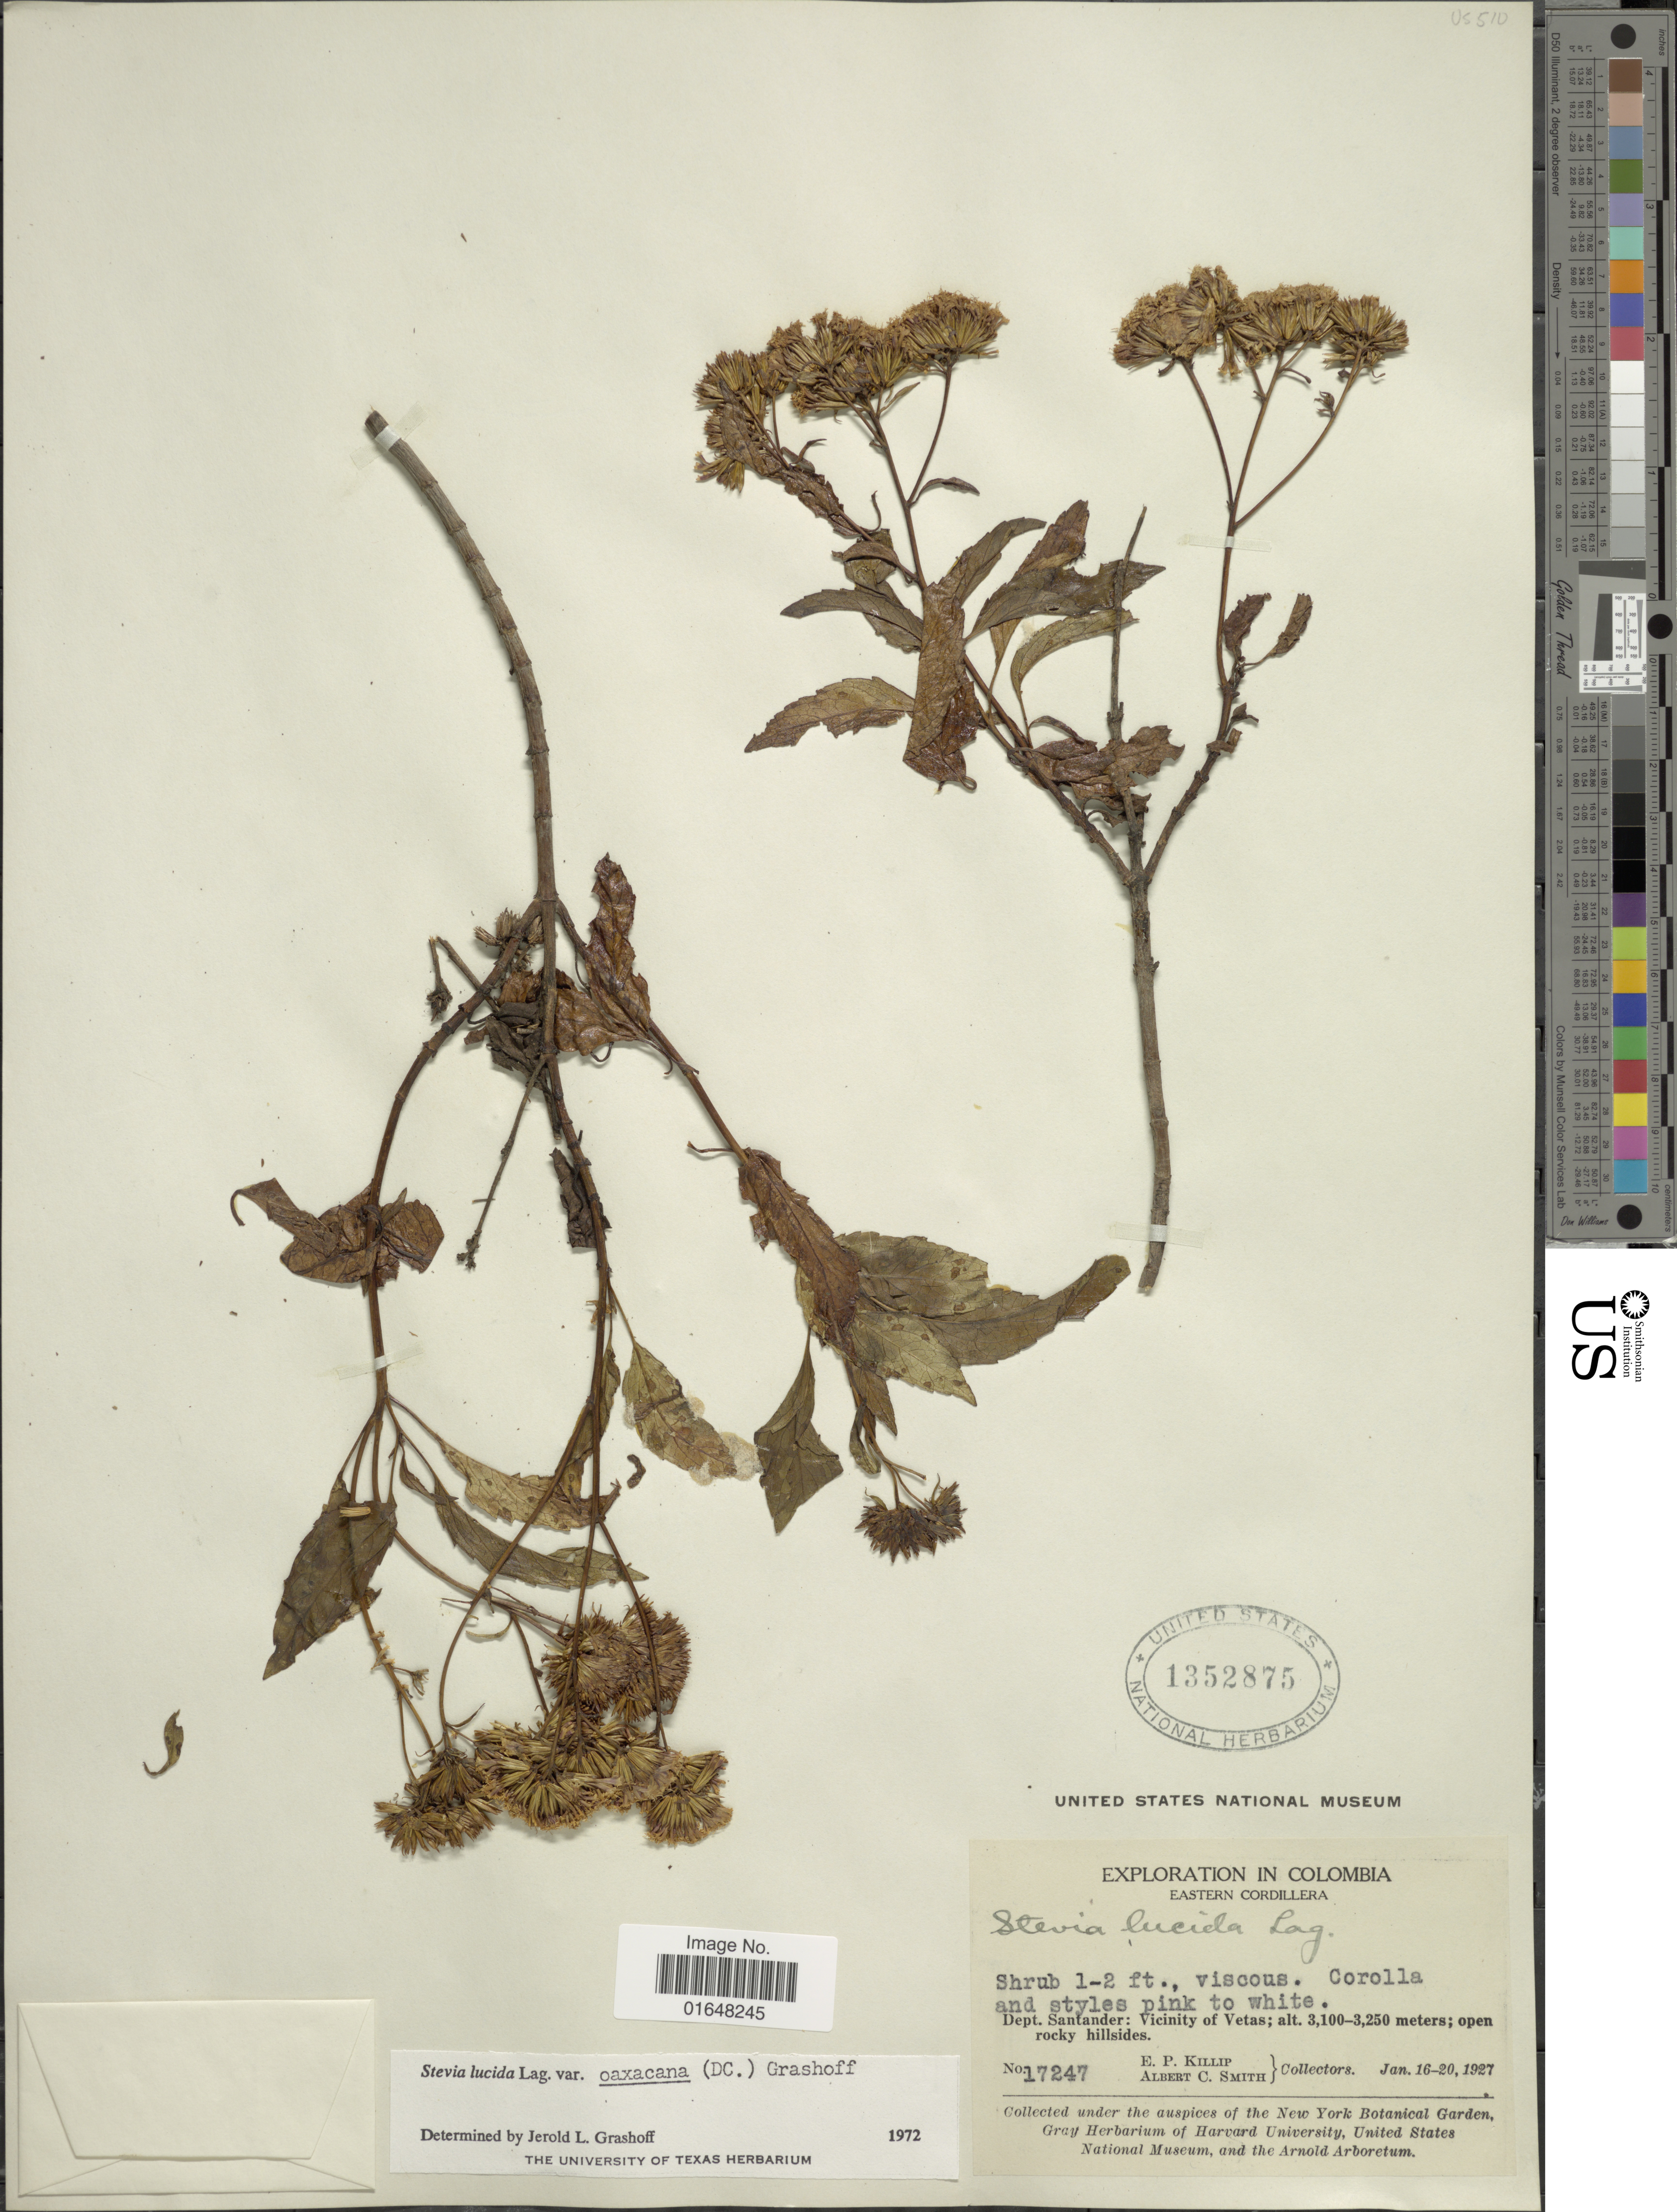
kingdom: Plantae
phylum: Tracheophyta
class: Magnoliopsida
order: Asterales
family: Asteraceae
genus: Stevia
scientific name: Stevia lucida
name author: Lag.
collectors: E. P. Killip & A. C. Smith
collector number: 17247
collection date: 1927-01-16/1927-01-20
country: Colombia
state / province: Santander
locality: Eastern Cordillera, Vicinity of Vertas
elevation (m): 3100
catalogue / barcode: US 1352875